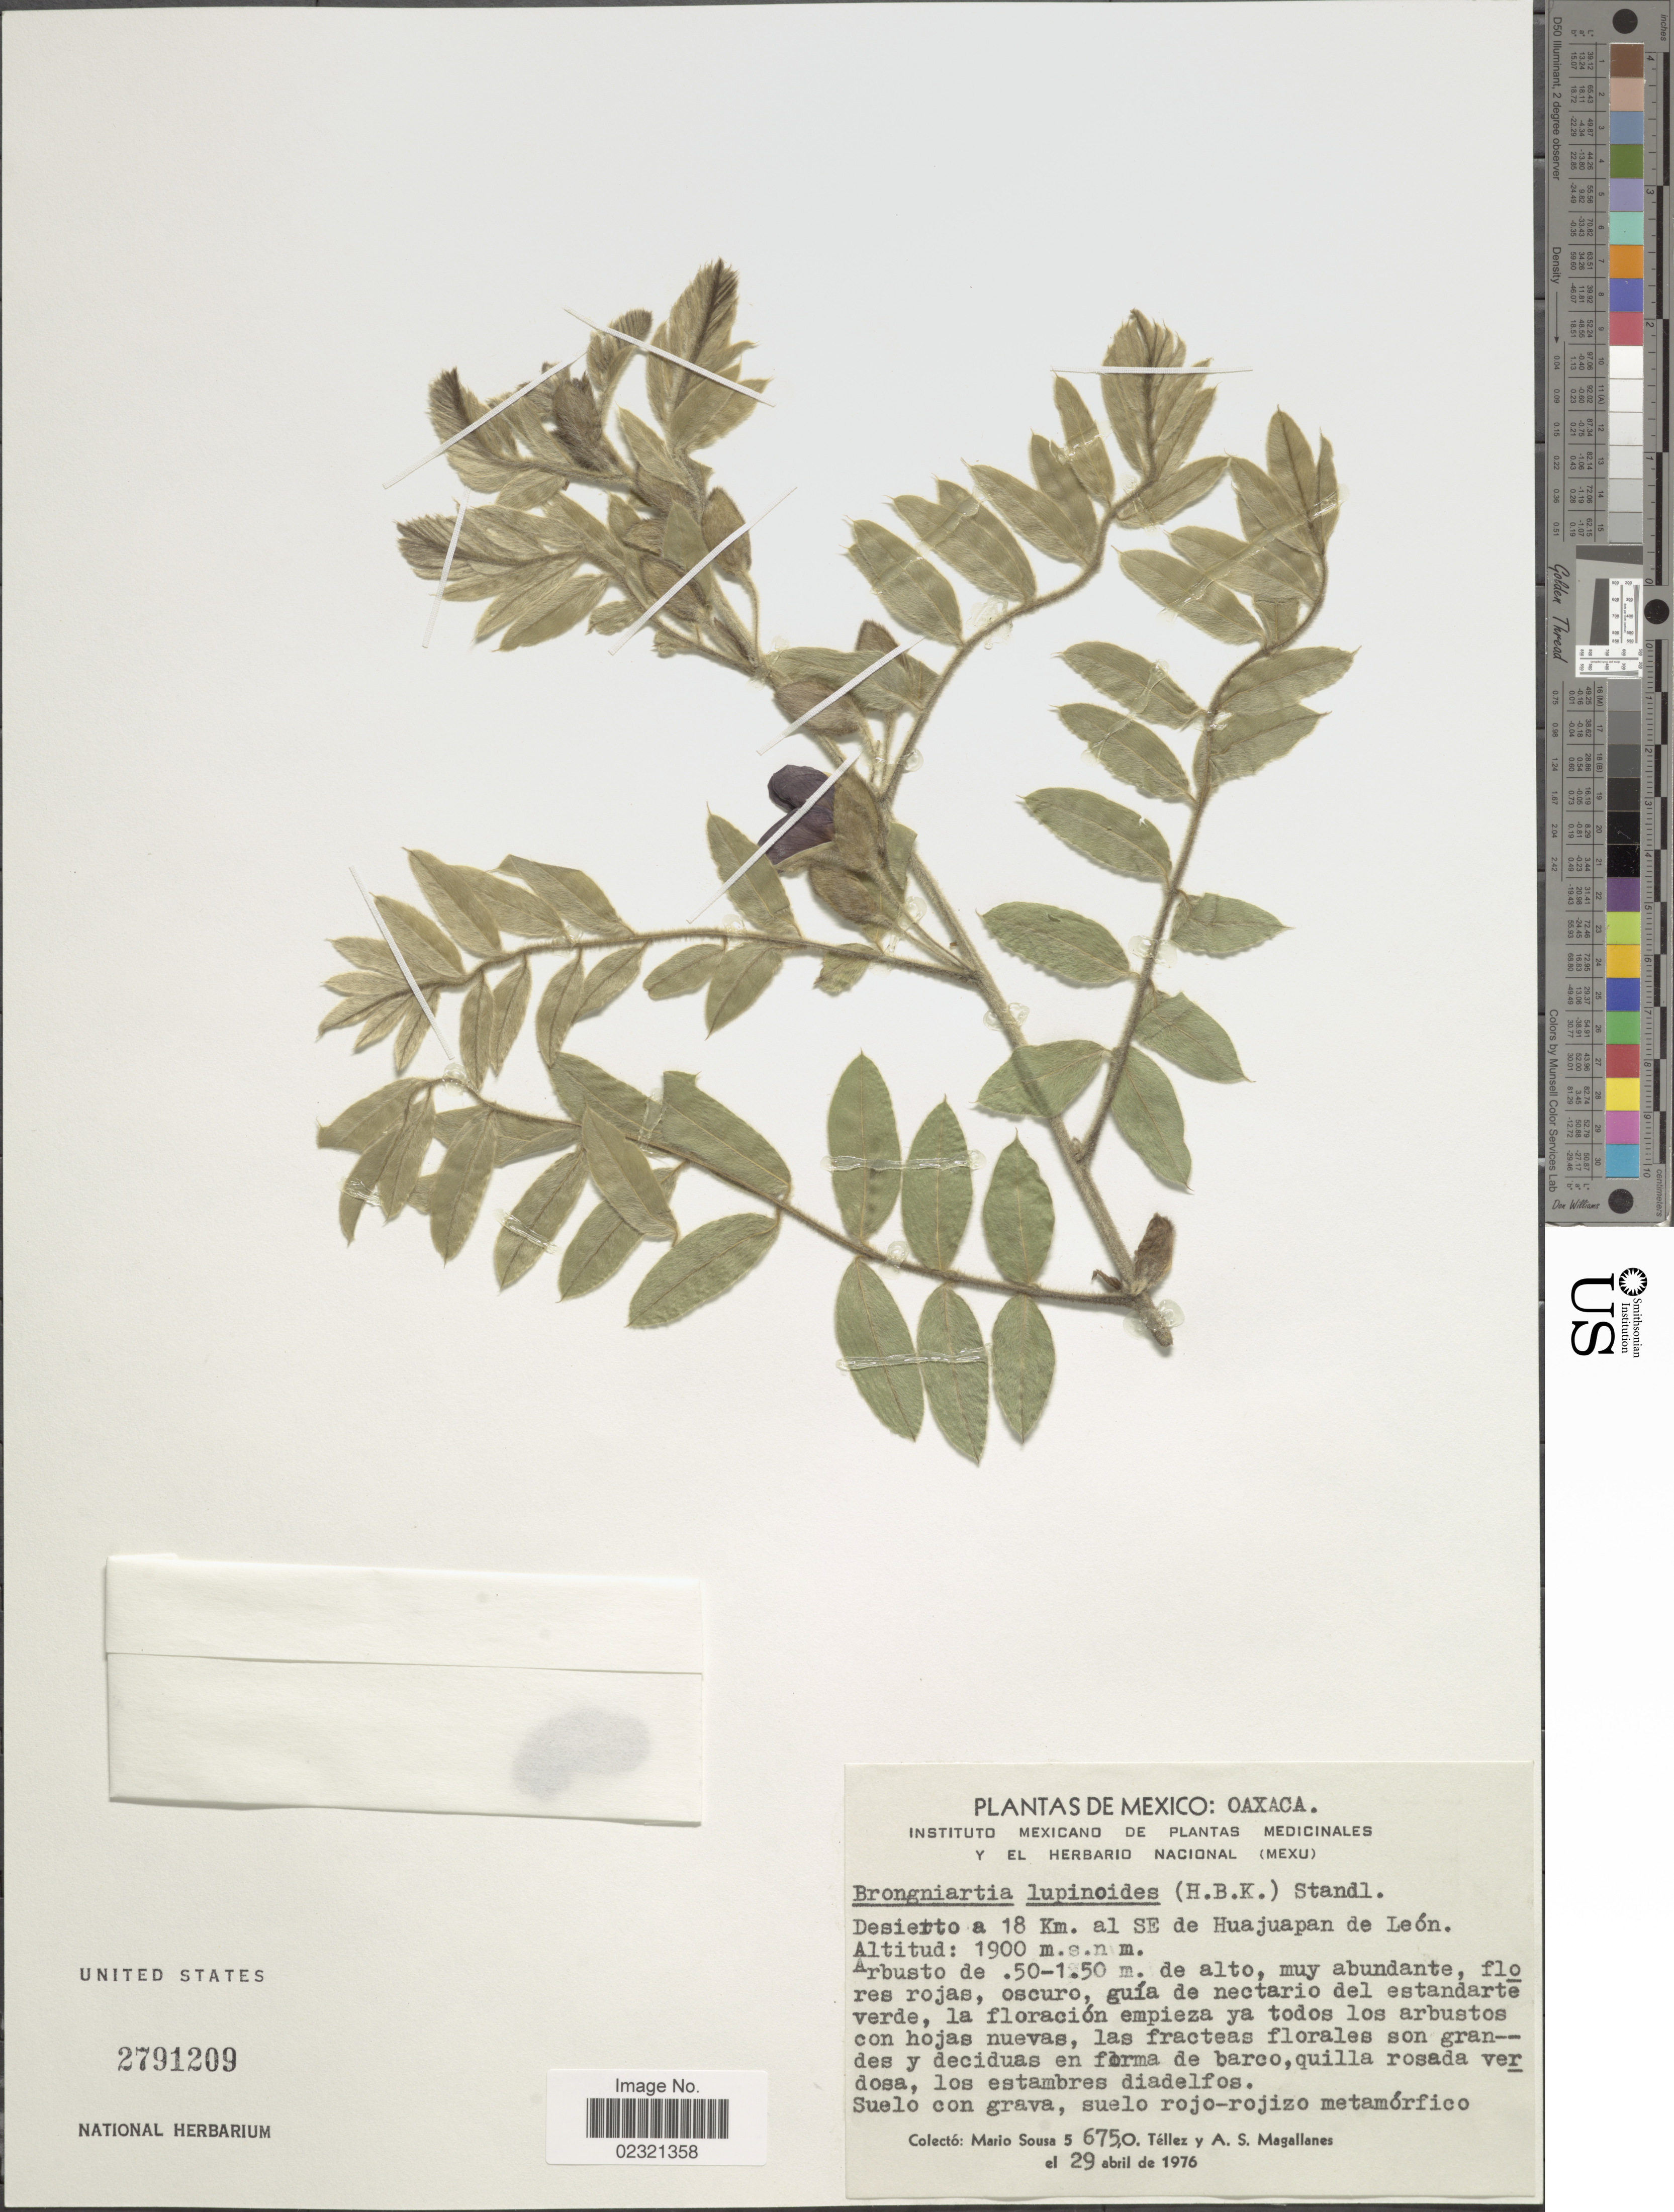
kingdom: Plantae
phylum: Tracheophyta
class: Magnoliopsida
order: Fabales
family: Fabaceae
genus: Brongniartia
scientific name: Brongniartia lupinoides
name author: (Kunth) Taub.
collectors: M. Sousa S., O. Tellez & A. Magallanes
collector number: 6750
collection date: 1976-04-29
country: Mexico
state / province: Oaxaca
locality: Desierto a 18 km. al SE de Huajuapan de León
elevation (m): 1900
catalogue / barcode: US 2791209